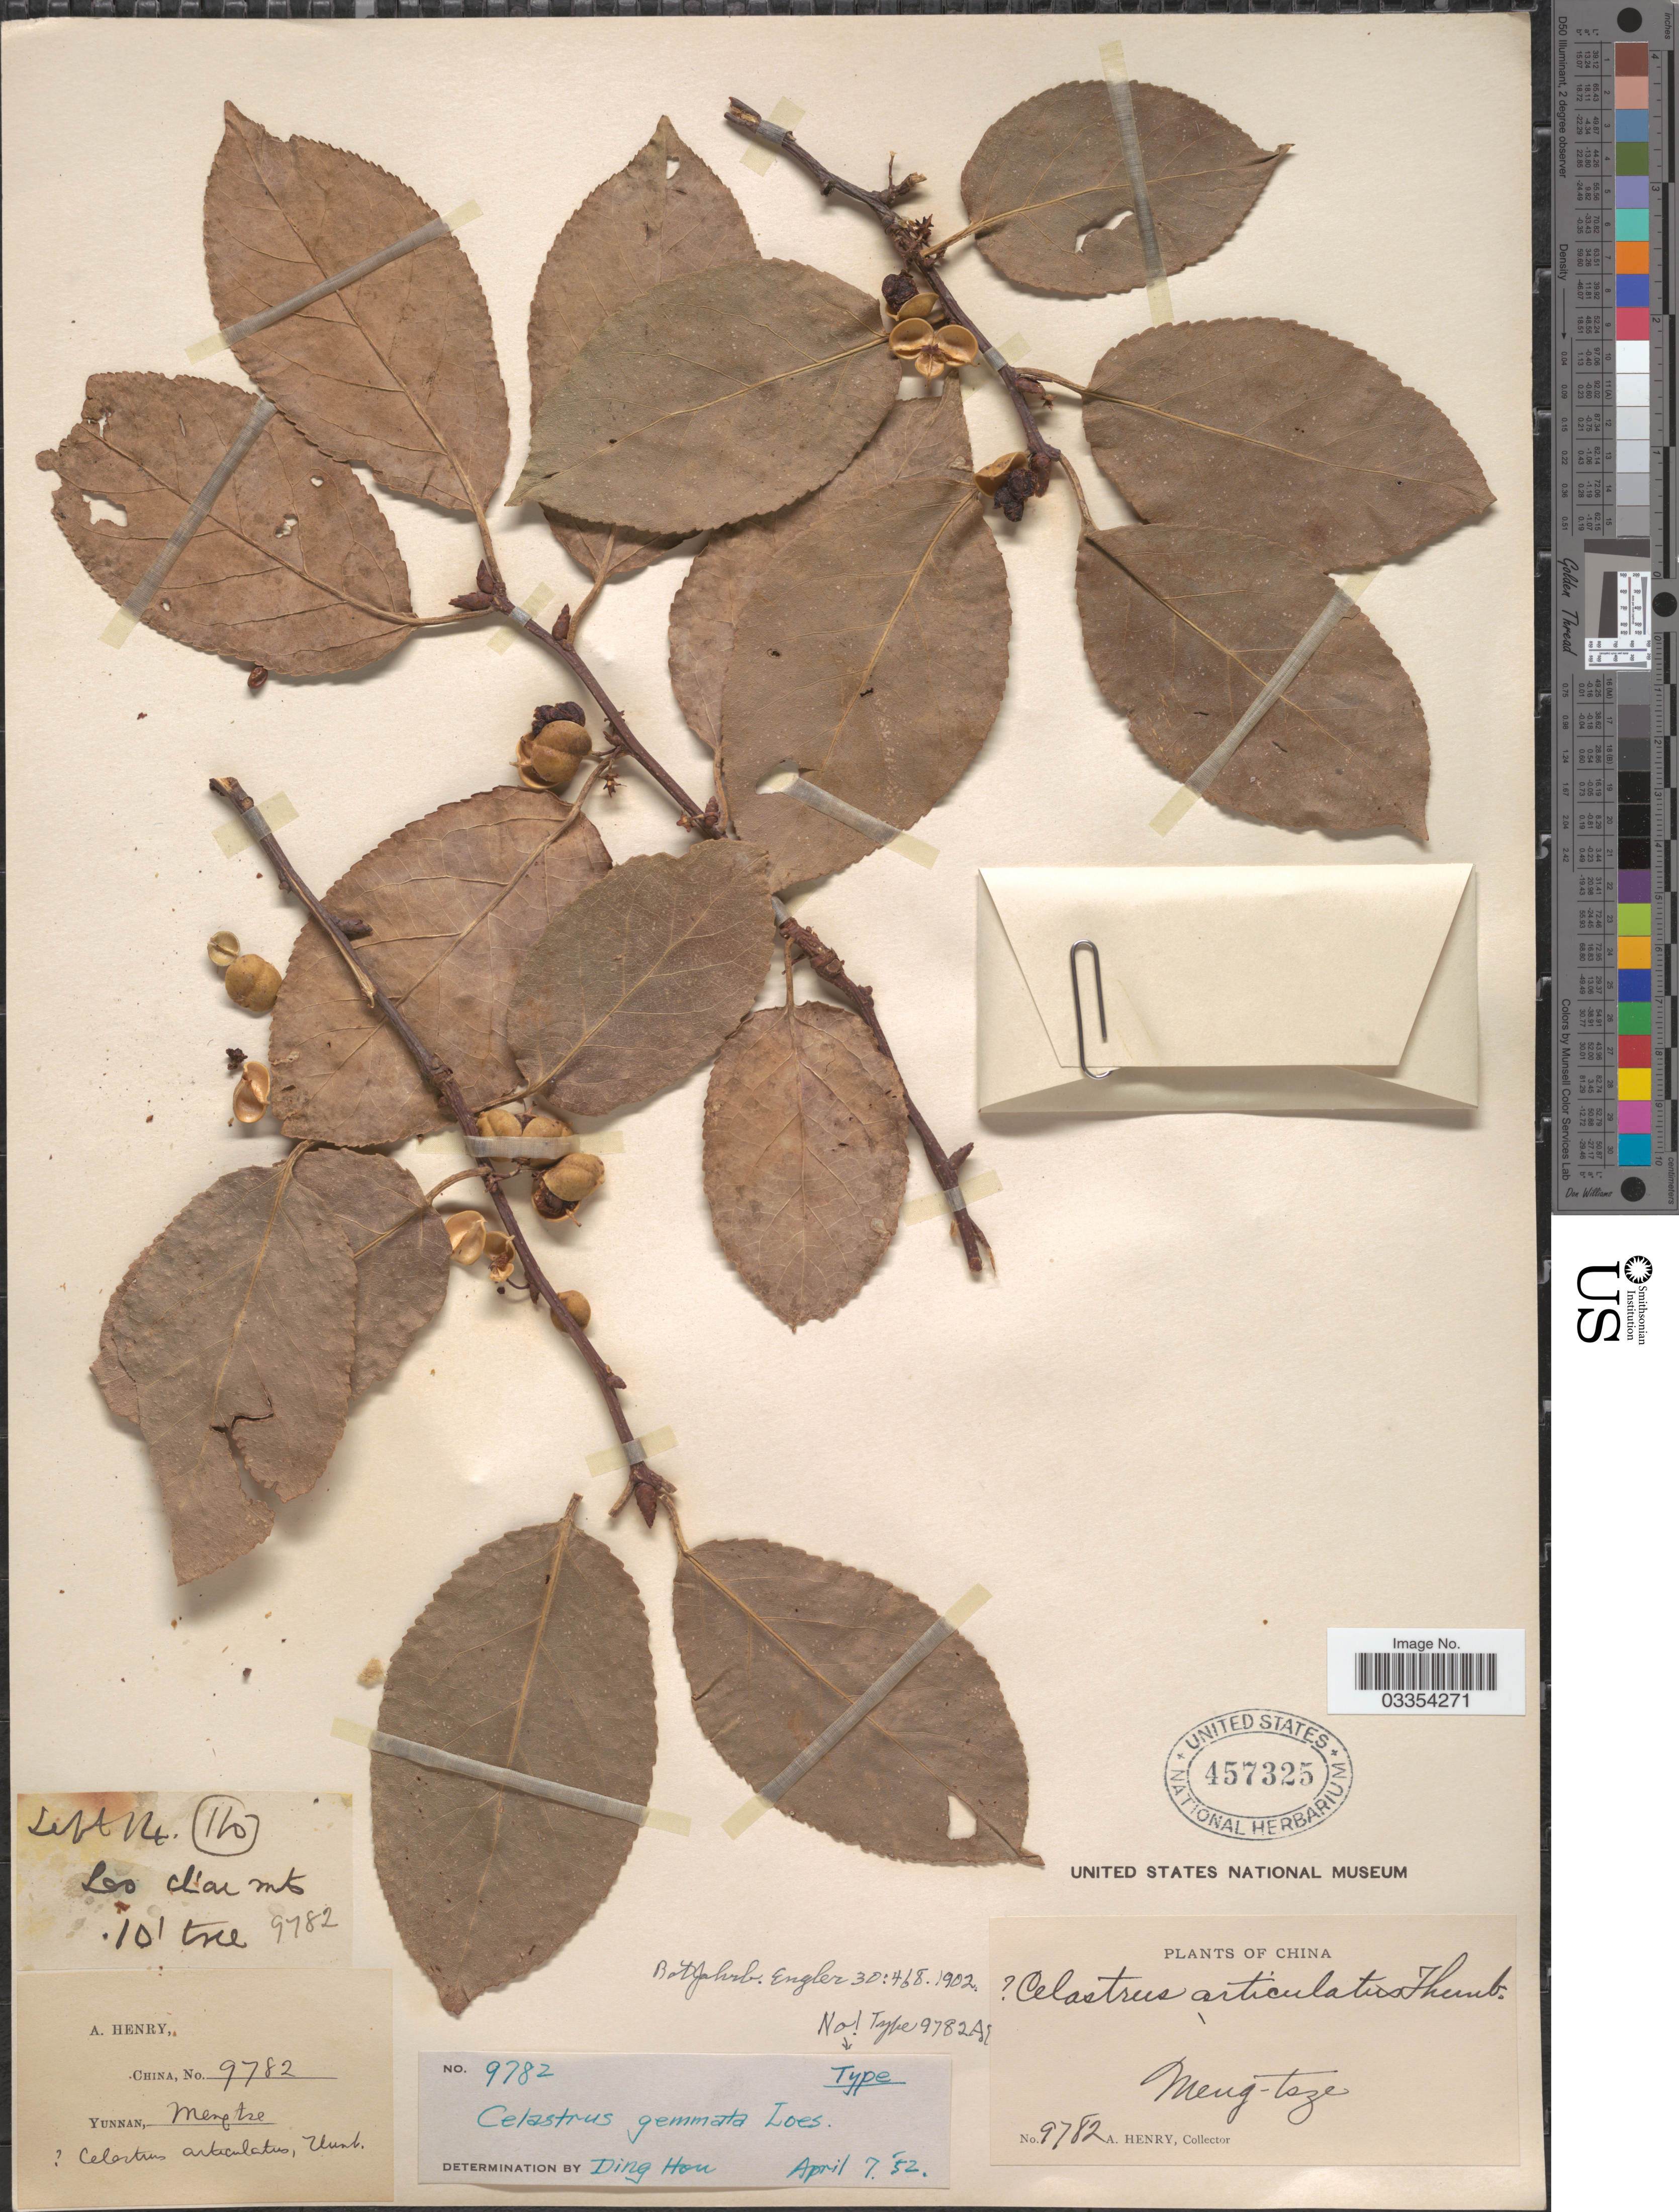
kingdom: Plantae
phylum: Tracheophyta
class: Magnoliopsida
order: Celastrales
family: Celastraceae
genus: Celastrus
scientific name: Celastrus gemmatus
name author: Loes.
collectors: A. Henry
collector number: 9782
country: China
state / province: Yunnan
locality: Meng-tsze.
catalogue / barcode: US 457325